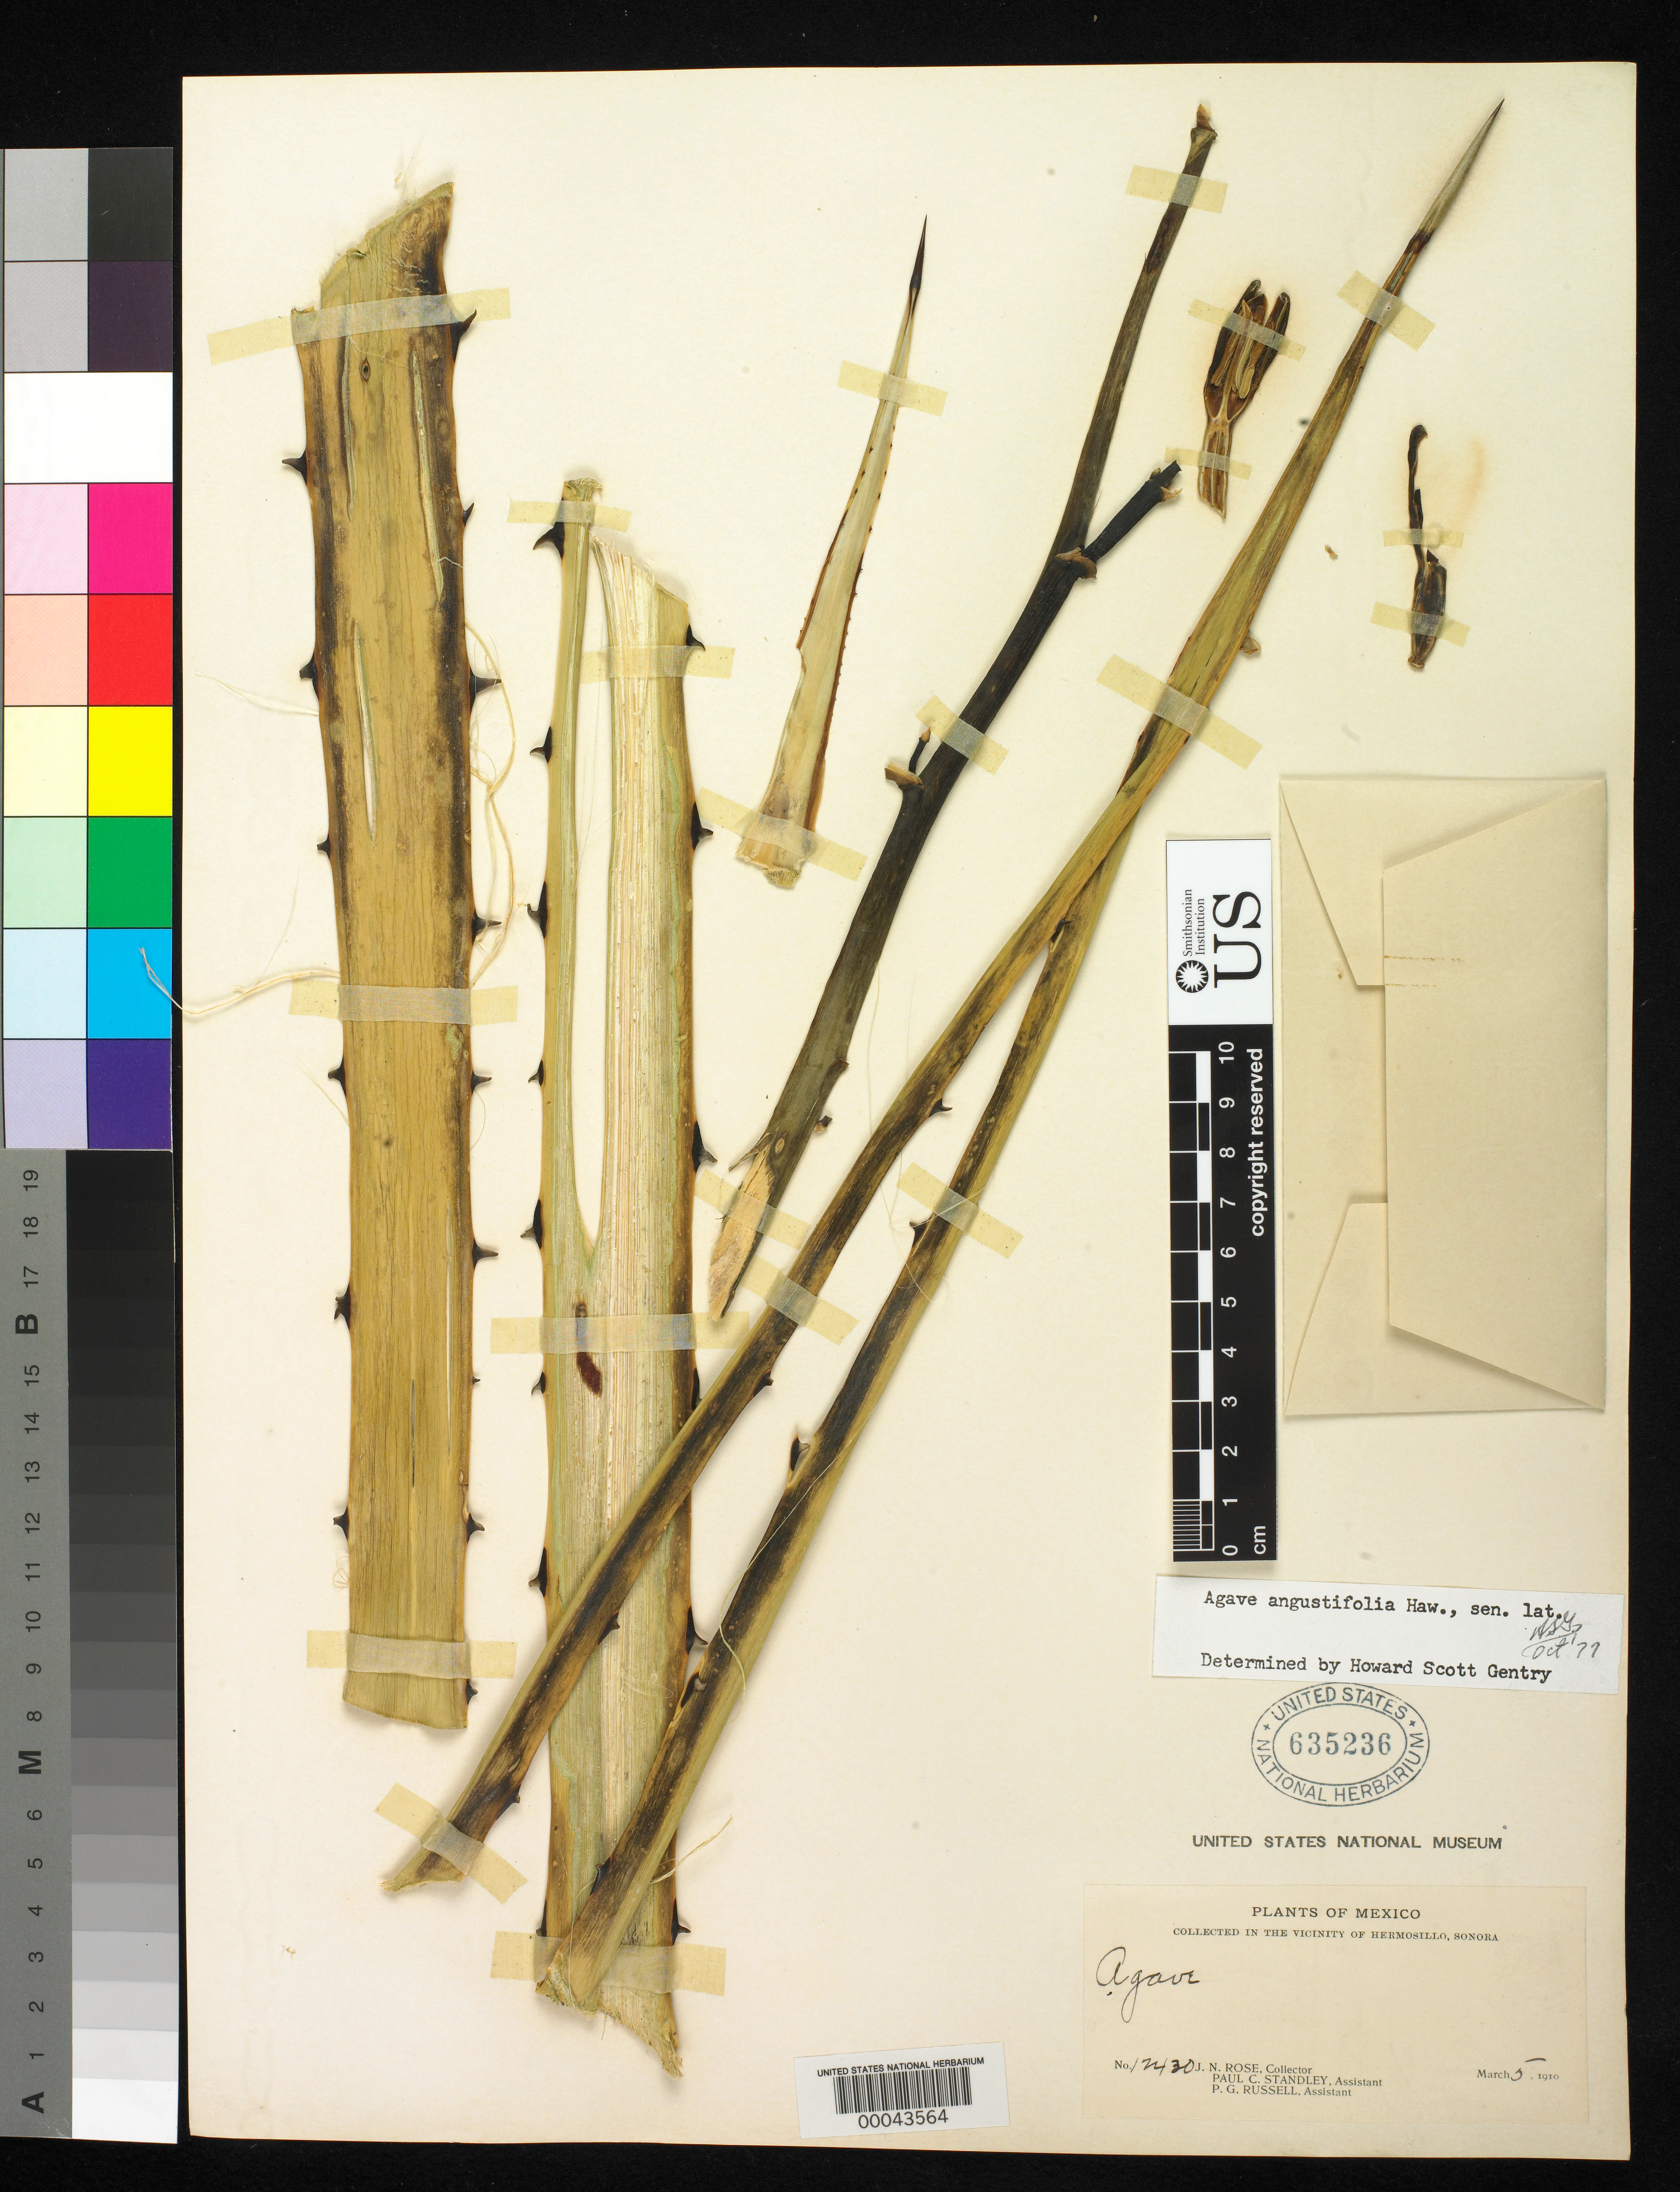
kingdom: Plantae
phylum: Tracheophyta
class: Liliopsida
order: Asparagales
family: Asparagaceae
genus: Agave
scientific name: Agave angustifolia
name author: Haw.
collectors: J. N. Rose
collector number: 12430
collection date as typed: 05 Mar 1910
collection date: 1910-03-05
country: Mexico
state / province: Sonora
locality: In the vicinity of Hermosillo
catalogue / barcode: US 635236